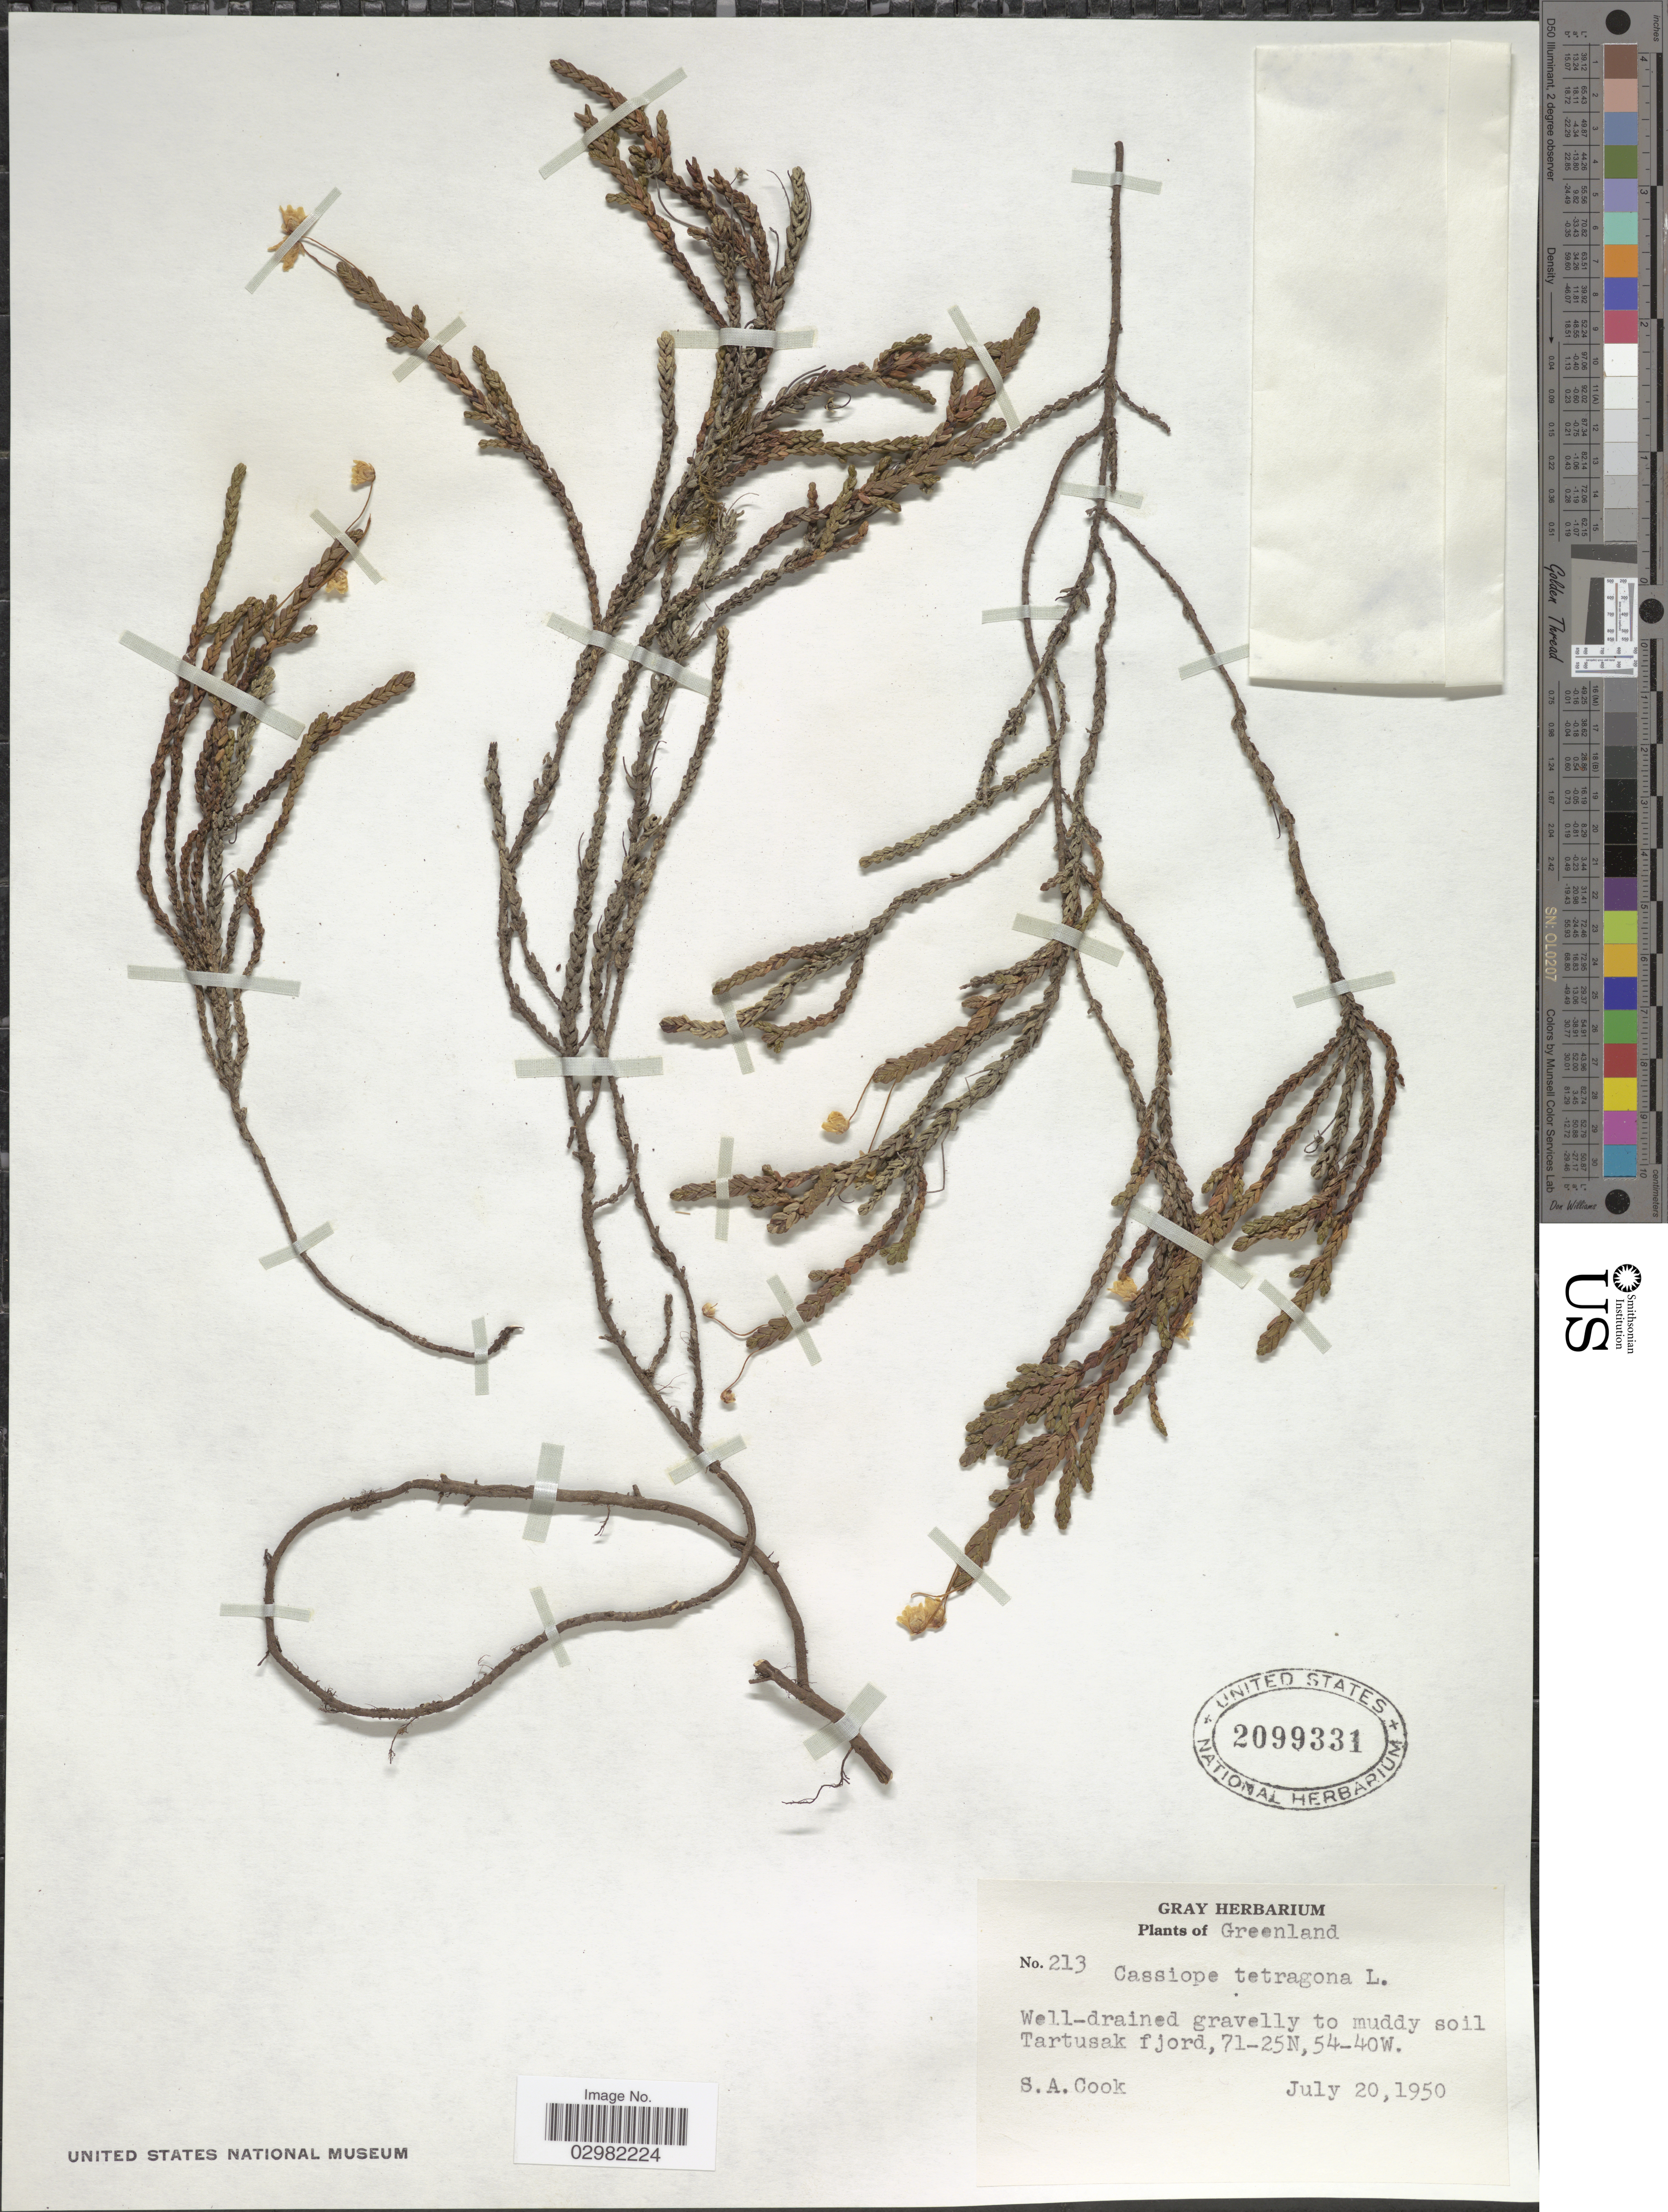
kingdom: Plantae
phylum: Tracheophyta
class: Magnoliopsida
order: Ericales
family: Ericaceae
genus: Cassiope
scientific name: Cassiope tetragona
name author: (L.) D. Don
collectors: S. A. Cook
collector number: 213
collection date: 1950-07-20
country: Greenland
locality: Well-draines gravelly to muddy soil Tartusak fjord.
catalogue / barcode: US 2099331